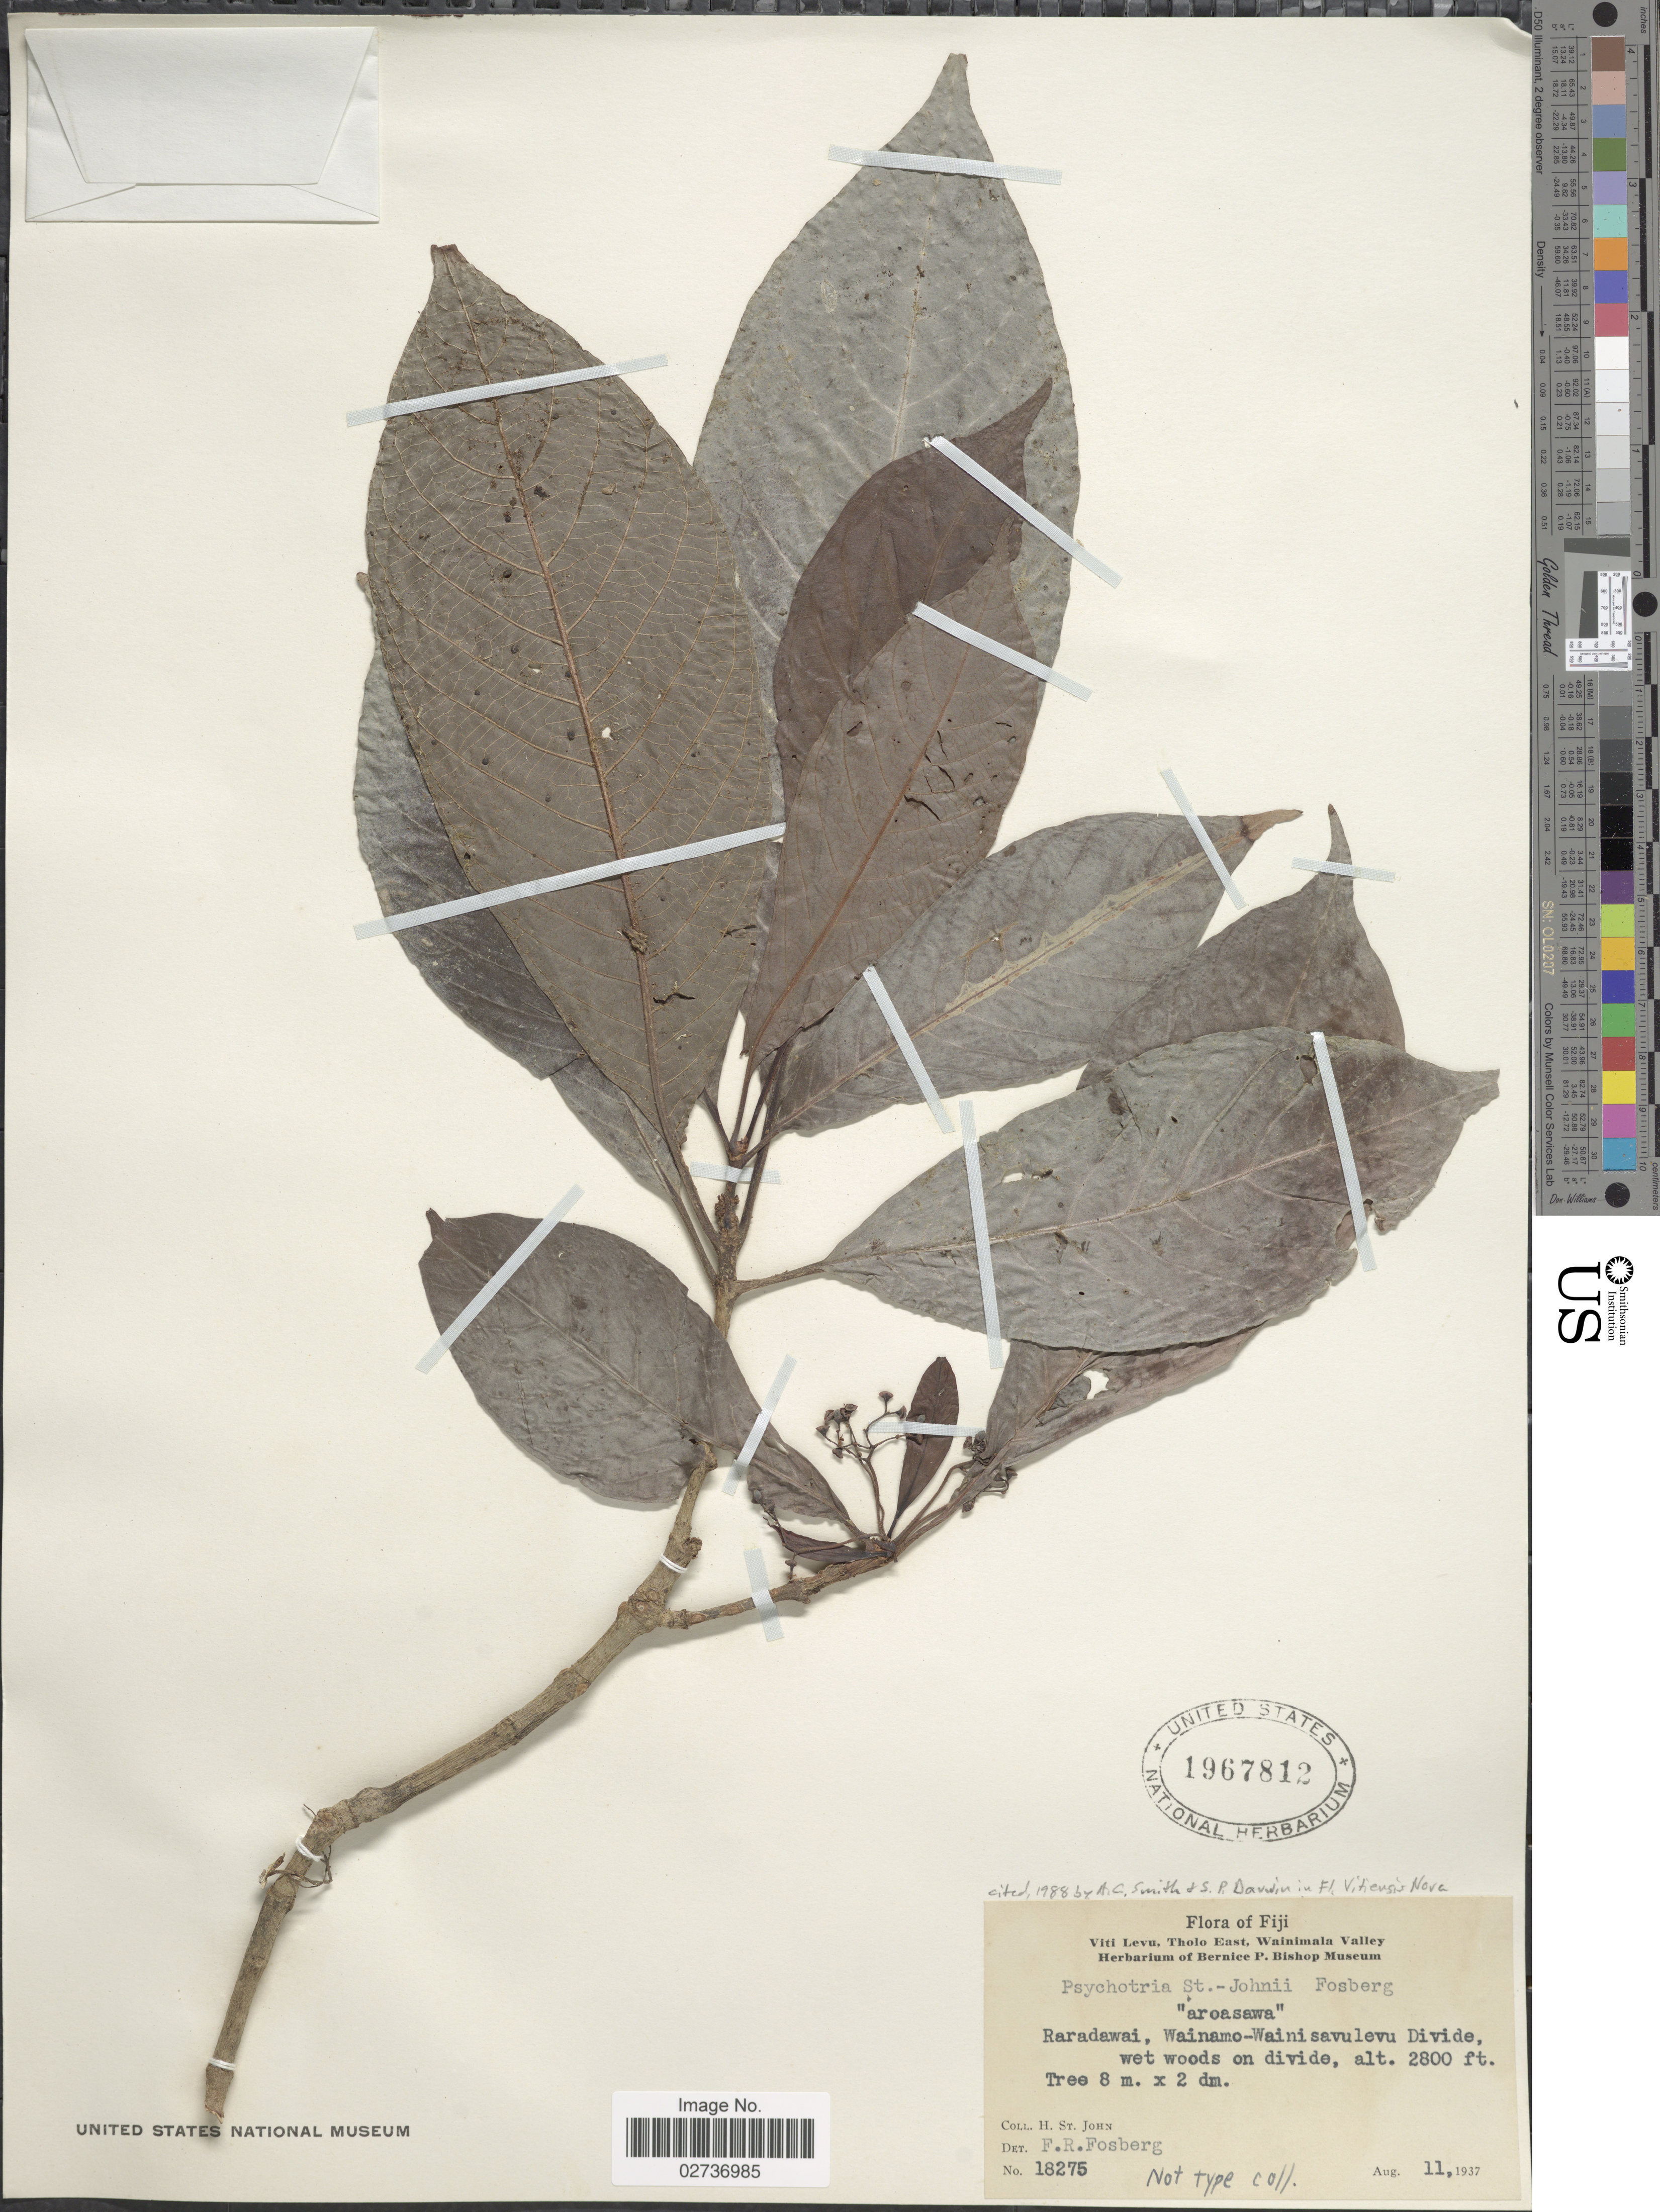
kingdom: Plantae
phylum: Tracheophyta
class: Magnoliopsida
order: Gentianales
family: Rubiaceae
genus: Psychotria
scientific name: Psychotria st.-johnii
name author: Fosberg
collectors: H. St. John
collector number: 18275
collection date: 1937-08-11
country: Fiji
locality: Viti Levu, Tholo East, Wainimala Valley. Raradawai, Wainamo-Wainisavulevu Divide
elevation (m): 853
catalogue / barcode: US 1967812